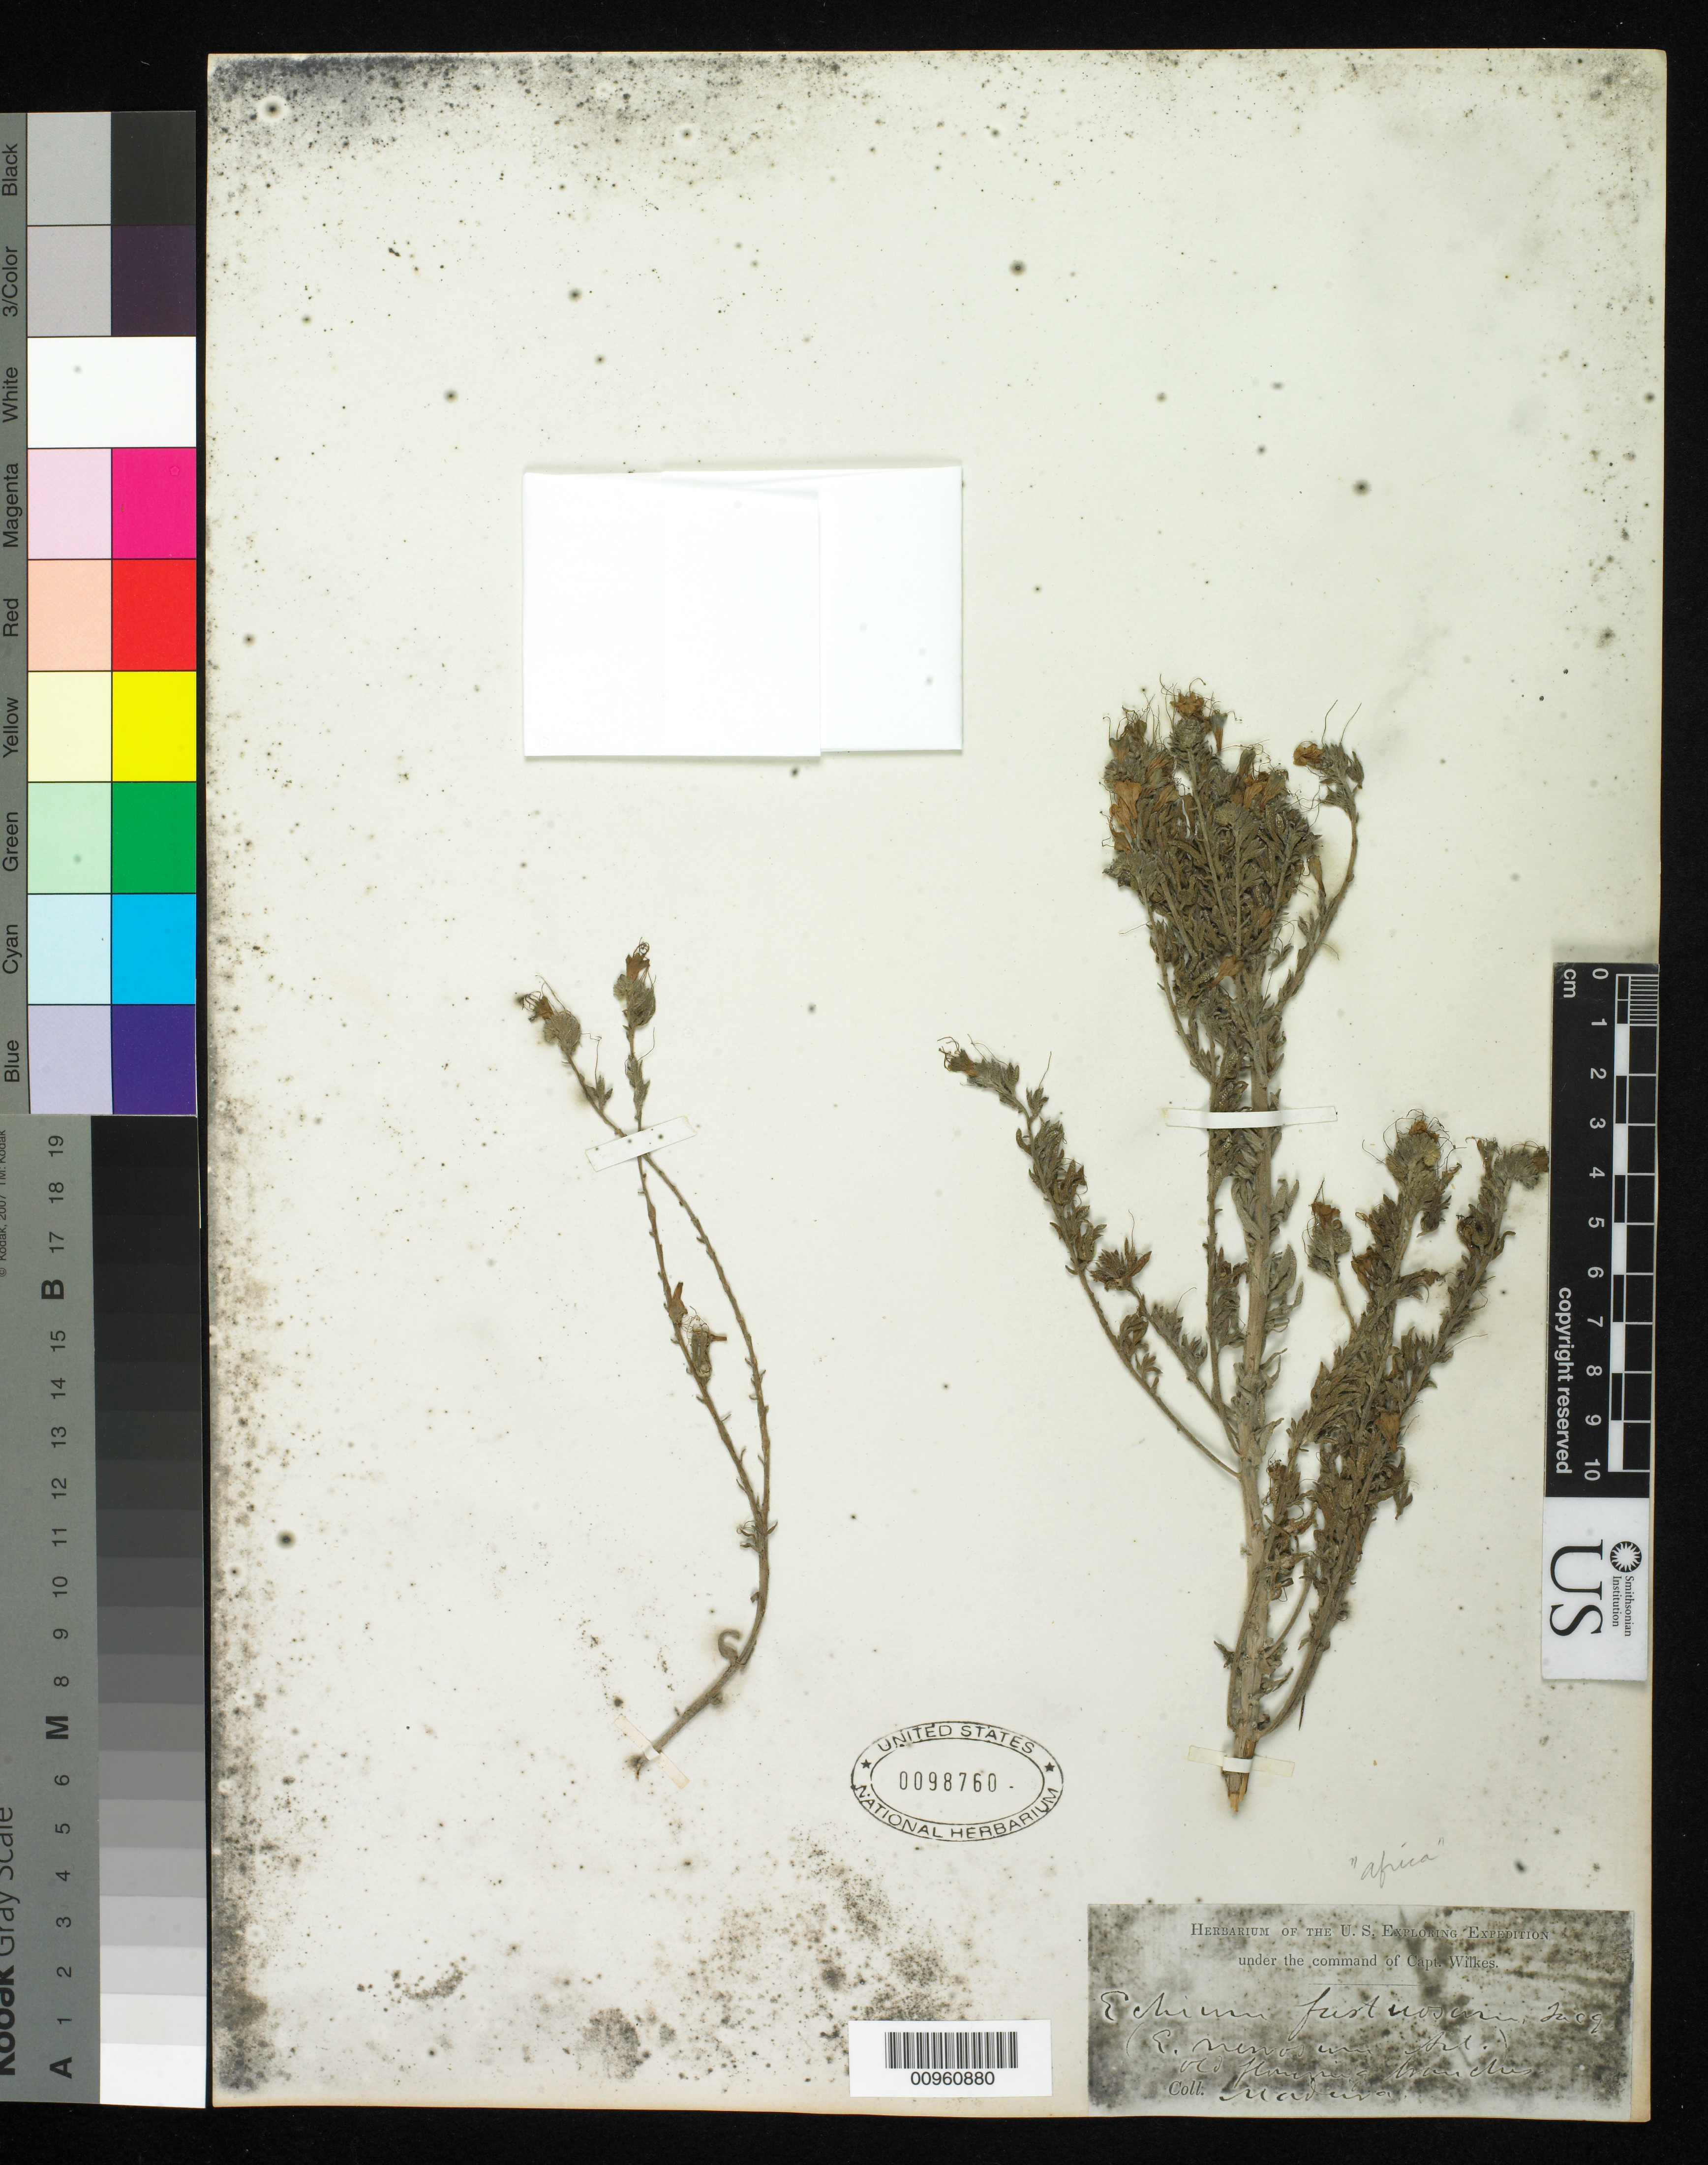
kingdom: Plantae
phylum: Tracheophyta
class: Magnoliopsida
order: Boraginales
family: Boraginaceae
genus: Echium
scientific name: Echium fastuosum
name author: Salisb.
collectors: Wilkes Explor. Exped.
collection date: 1838/1842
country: Portugal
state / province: Madeira (Aut. Reg.)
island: Madeira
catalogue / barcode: US 98760